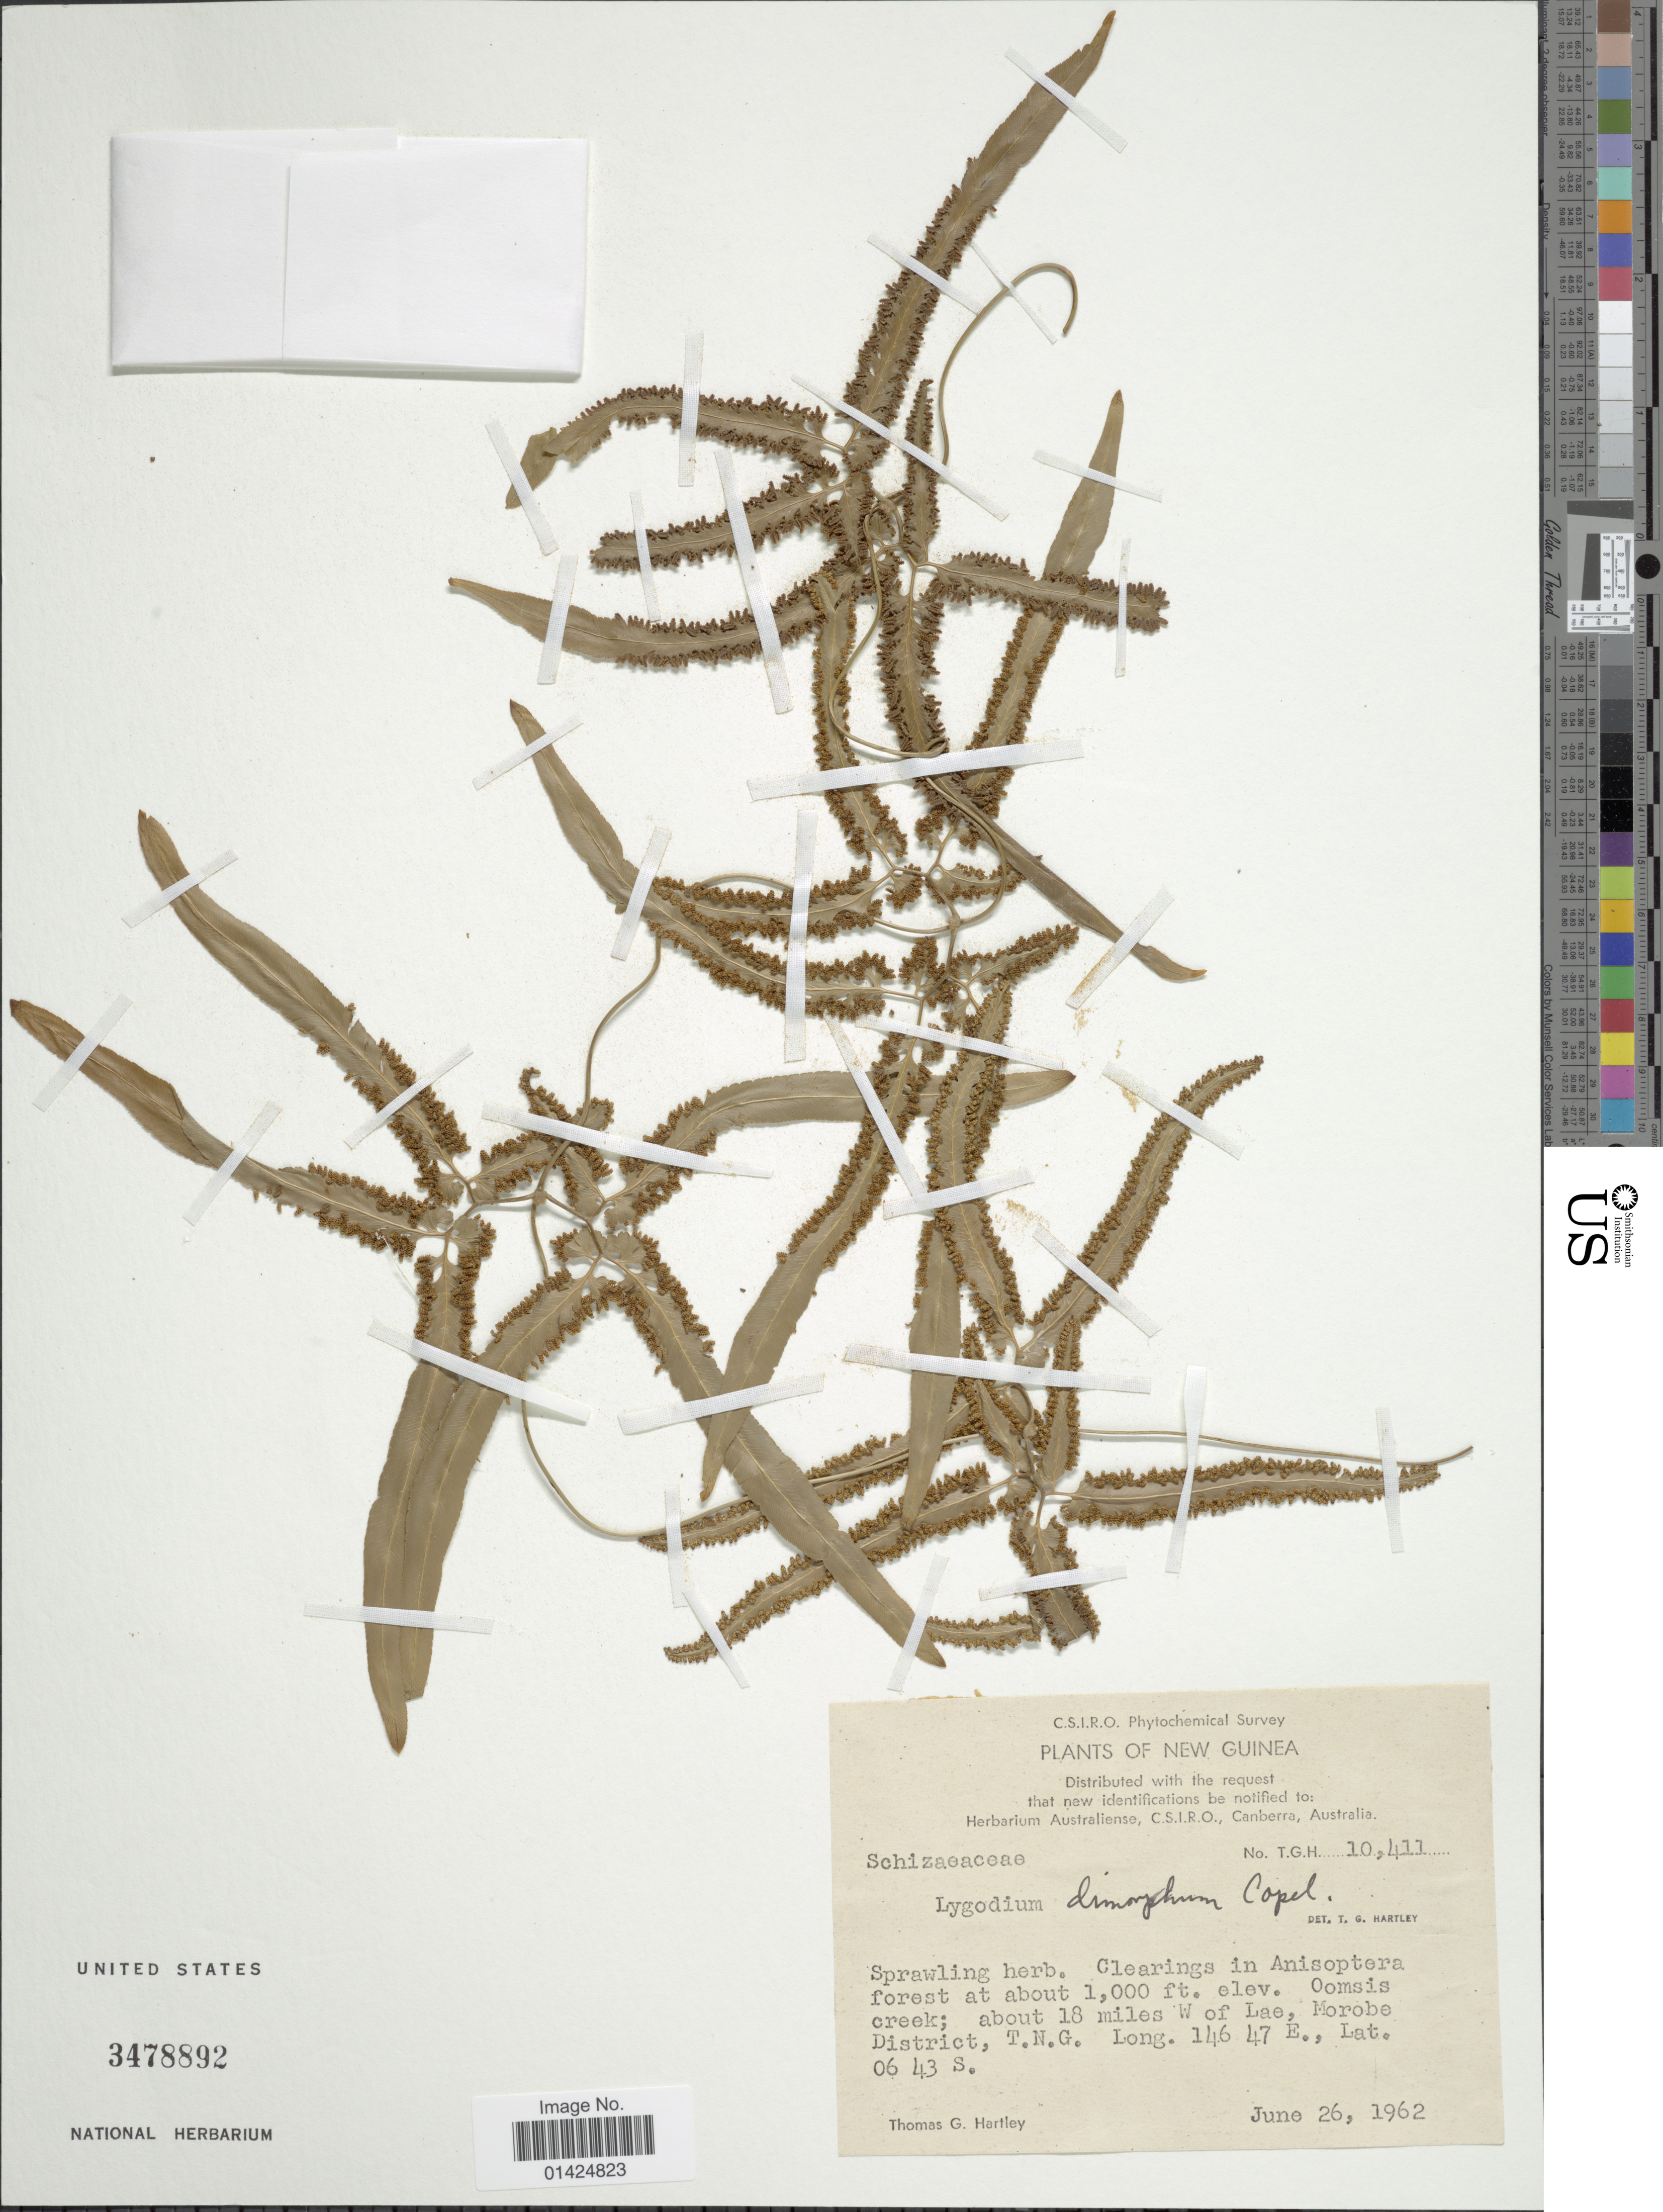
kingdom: Plantae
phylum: Tracheophyta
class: Polypodiopsida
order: Schizaeales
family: Lygodiaceae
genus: Lygodium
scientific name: Lygodium dimorphum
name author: Copel.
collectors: T. G. Hartley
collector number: T. G. H. 10411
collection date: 1962-06-26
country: Papua New Guinea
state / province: Morobe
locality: New Guinea. Oomsis creek; about 18 miles W of Lae, T.N.G.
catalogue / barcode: US 3478892